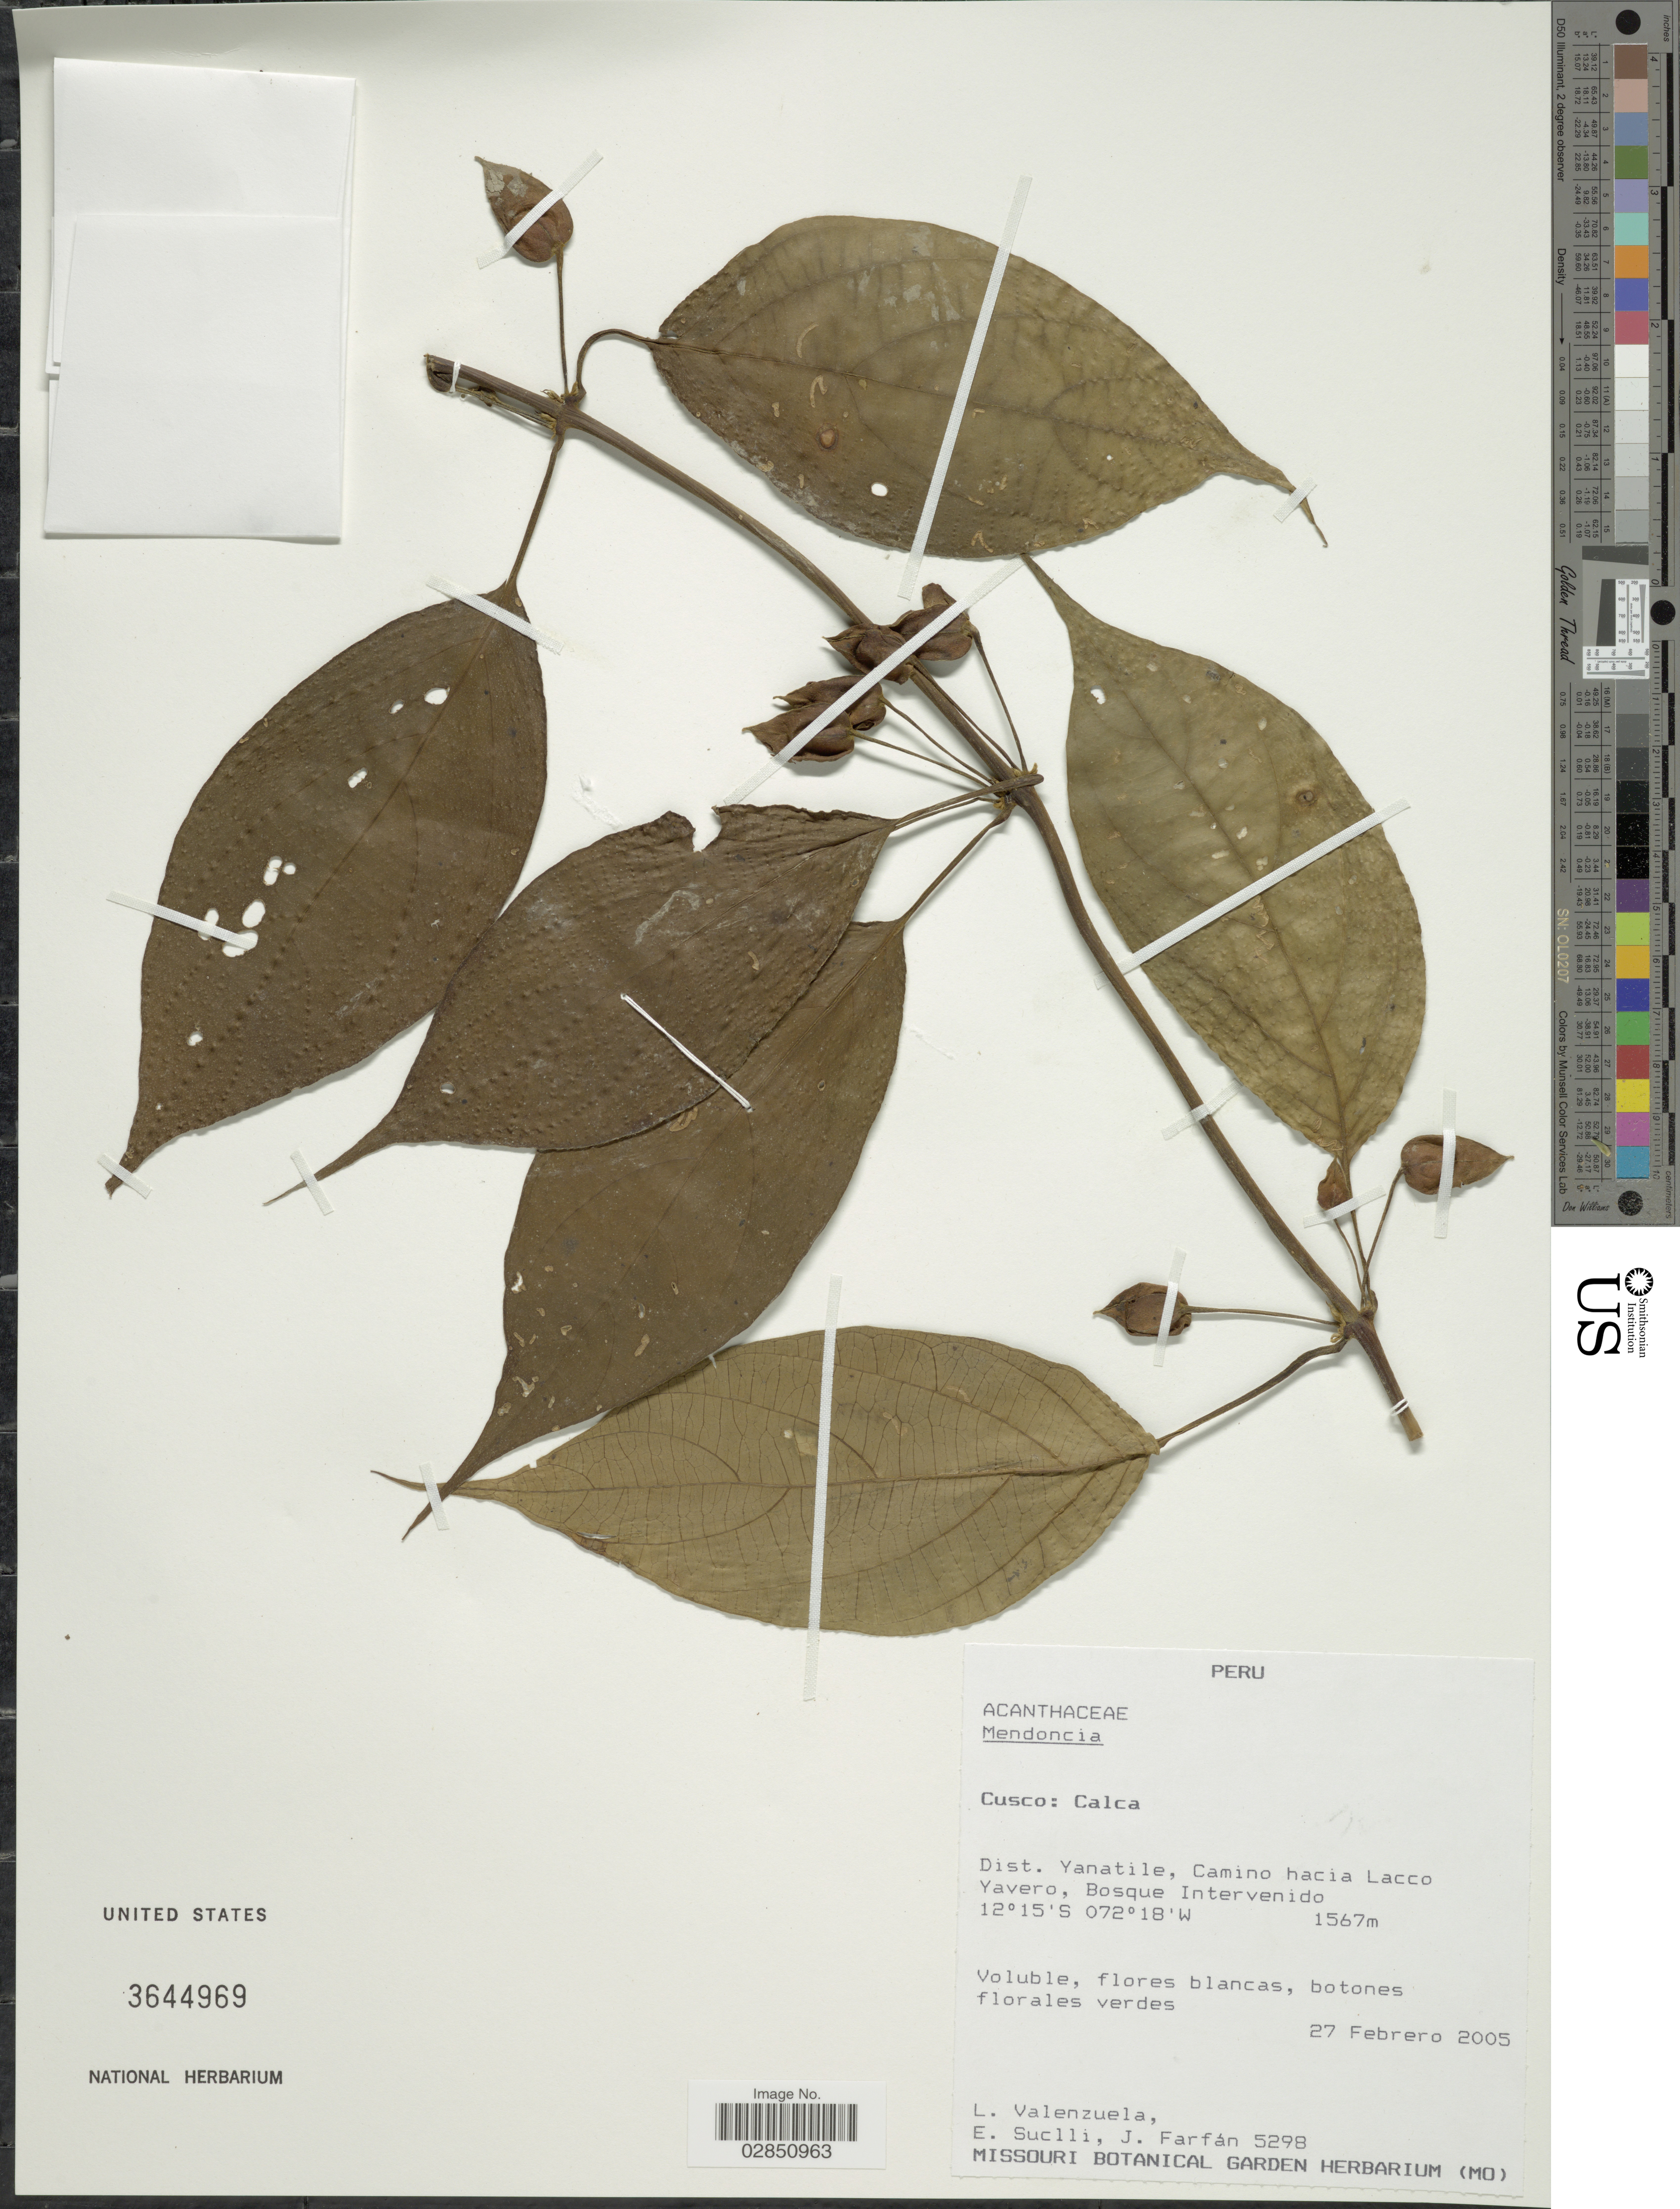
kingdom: Plantae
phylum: Tracheophyta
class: Magnoliopsida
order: Lamiales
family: Acanthaceae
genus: Mendoncia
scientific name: Mendoncia glabra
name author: (Poepp. & Endl.) Nees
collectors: L. Valenzuela, E. Suclli & J. Farfán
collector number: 5298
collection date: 2005-02-27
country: Peru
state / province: Cusco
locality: Calca, Dist. Yanatile, Camino hacia Lacco Yavero, Bosque Intervenido.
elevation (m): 1567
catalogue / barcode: US 3644969